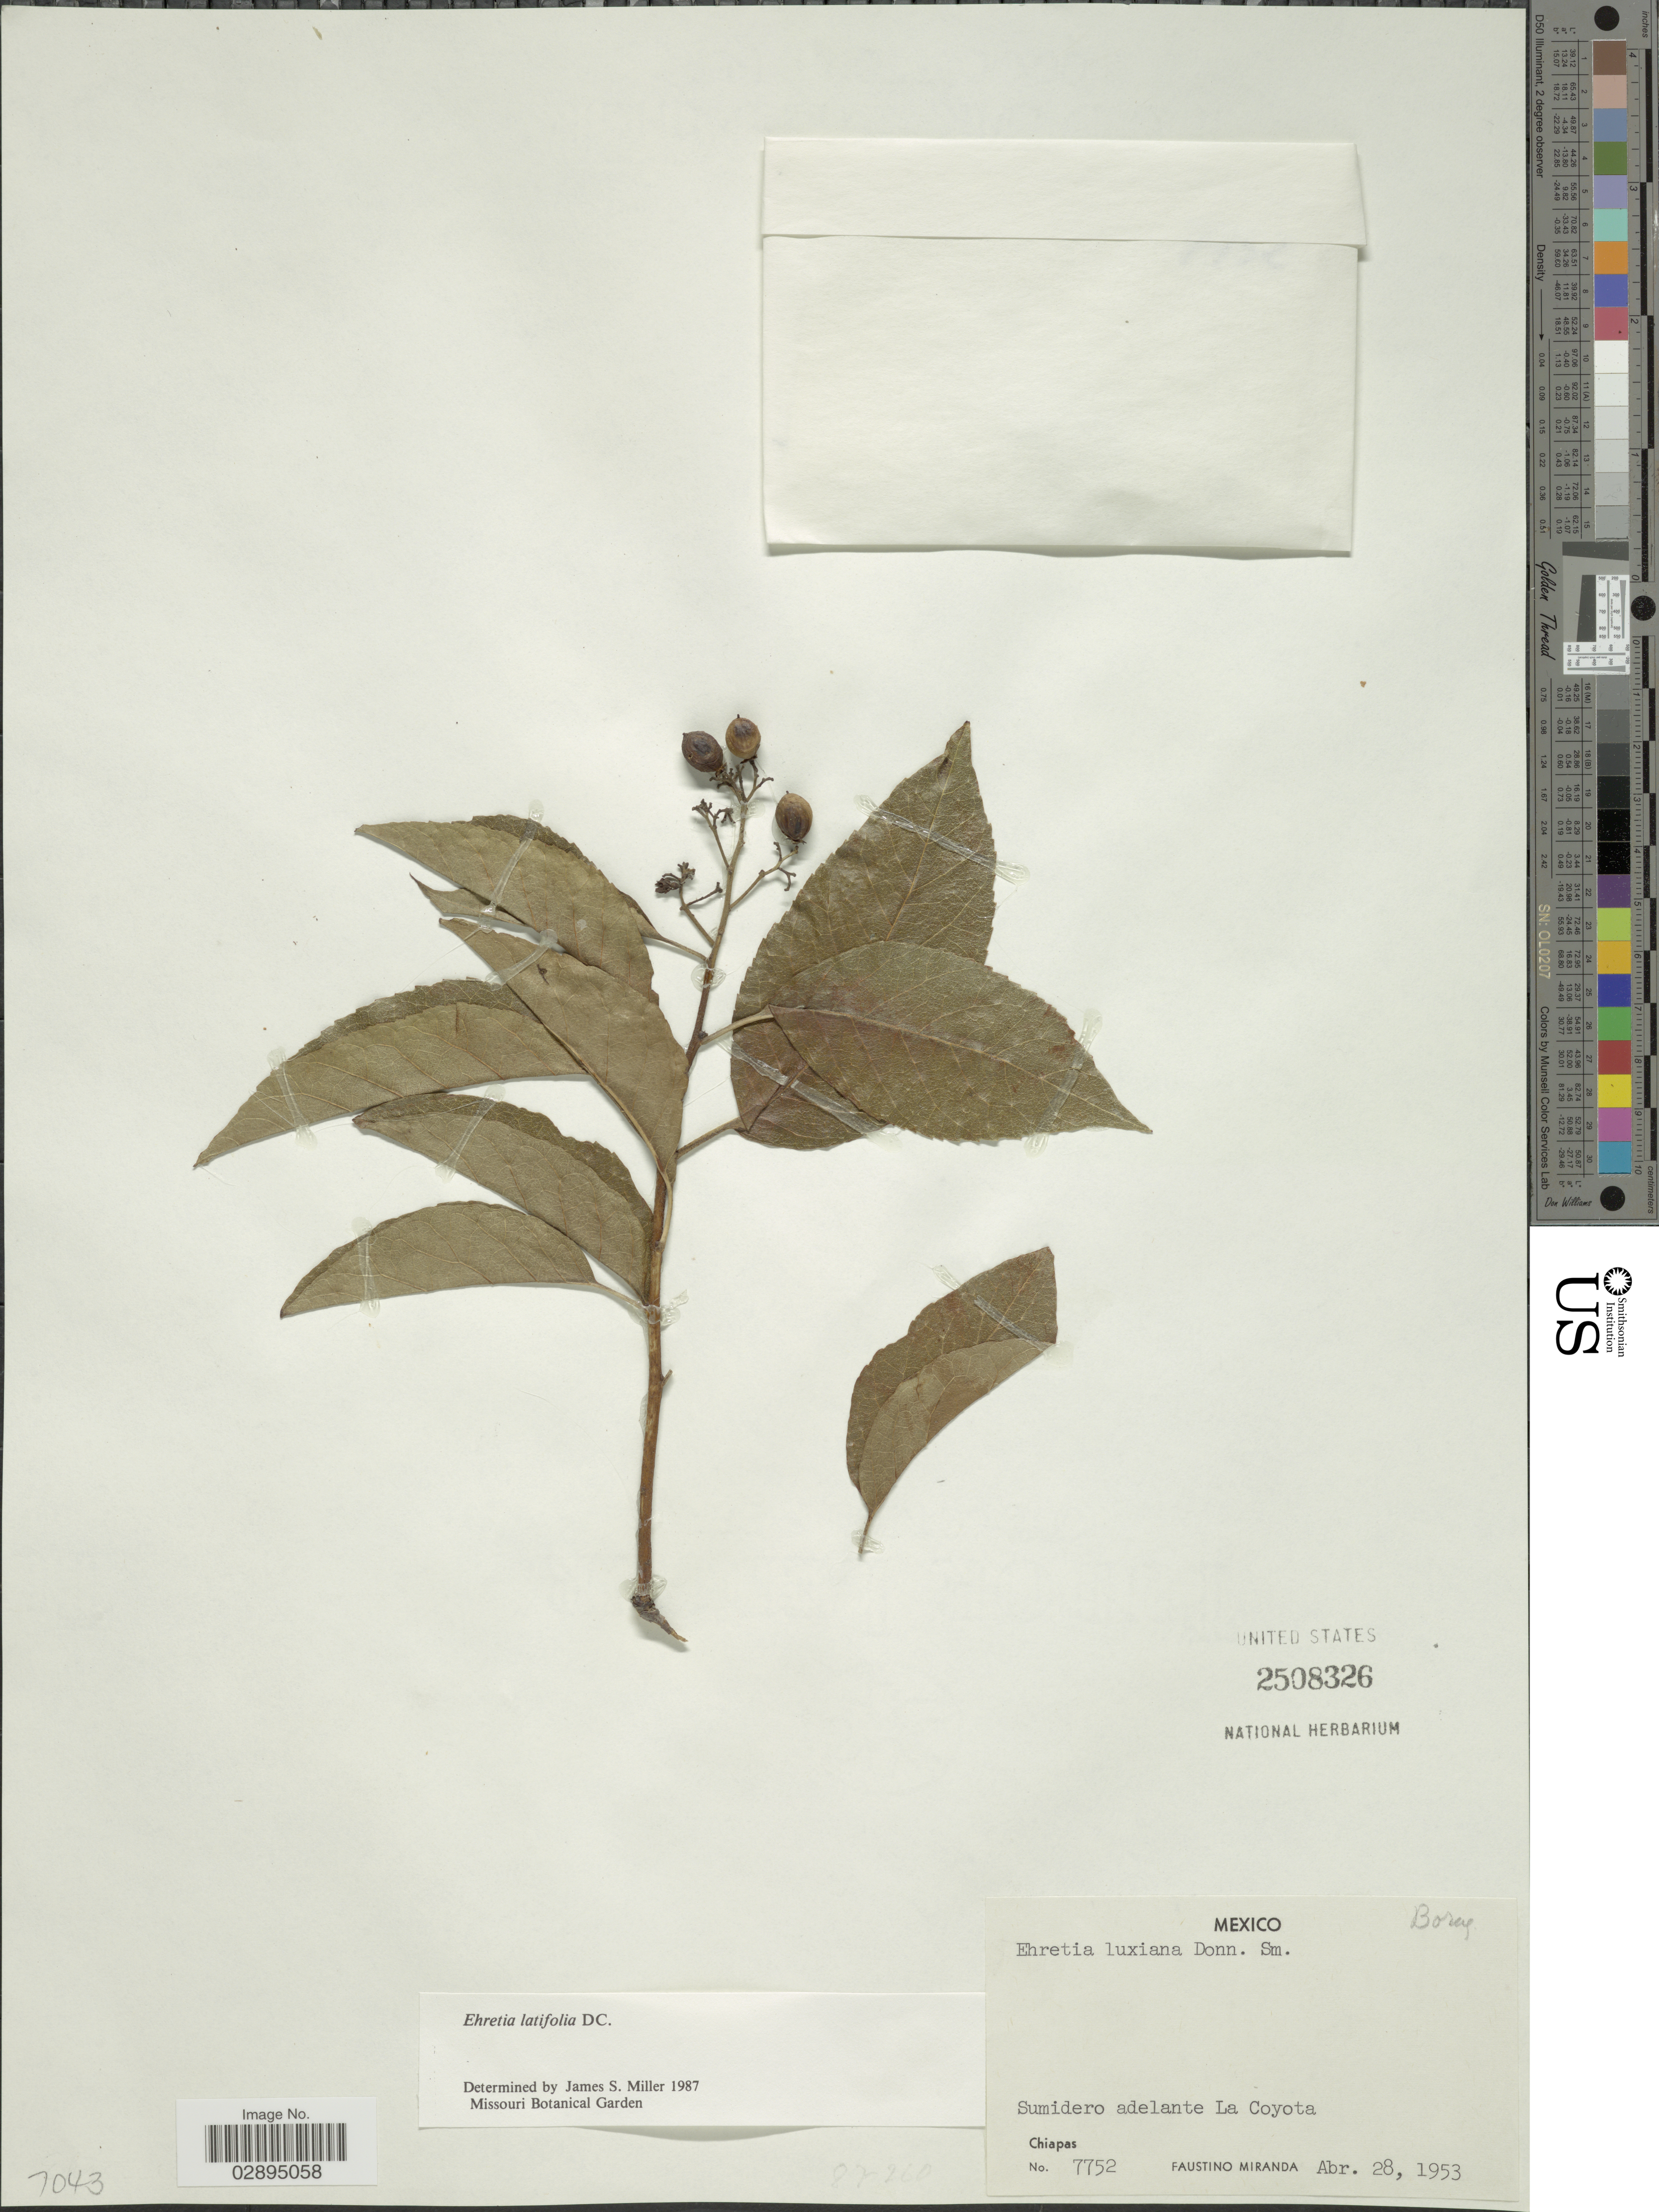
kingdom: Plantae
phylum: Tracheophyta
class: Magnoliopsida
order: Boraginales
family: Ehretiaceae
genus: Ehretia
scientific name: Ehretia latifolia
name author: DC.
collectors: F. Miranda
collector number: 7752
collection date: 1953-04-28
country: Mexico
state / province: Chiapas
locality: Sumidero adelante La Coyota.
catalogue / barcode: US 2508326